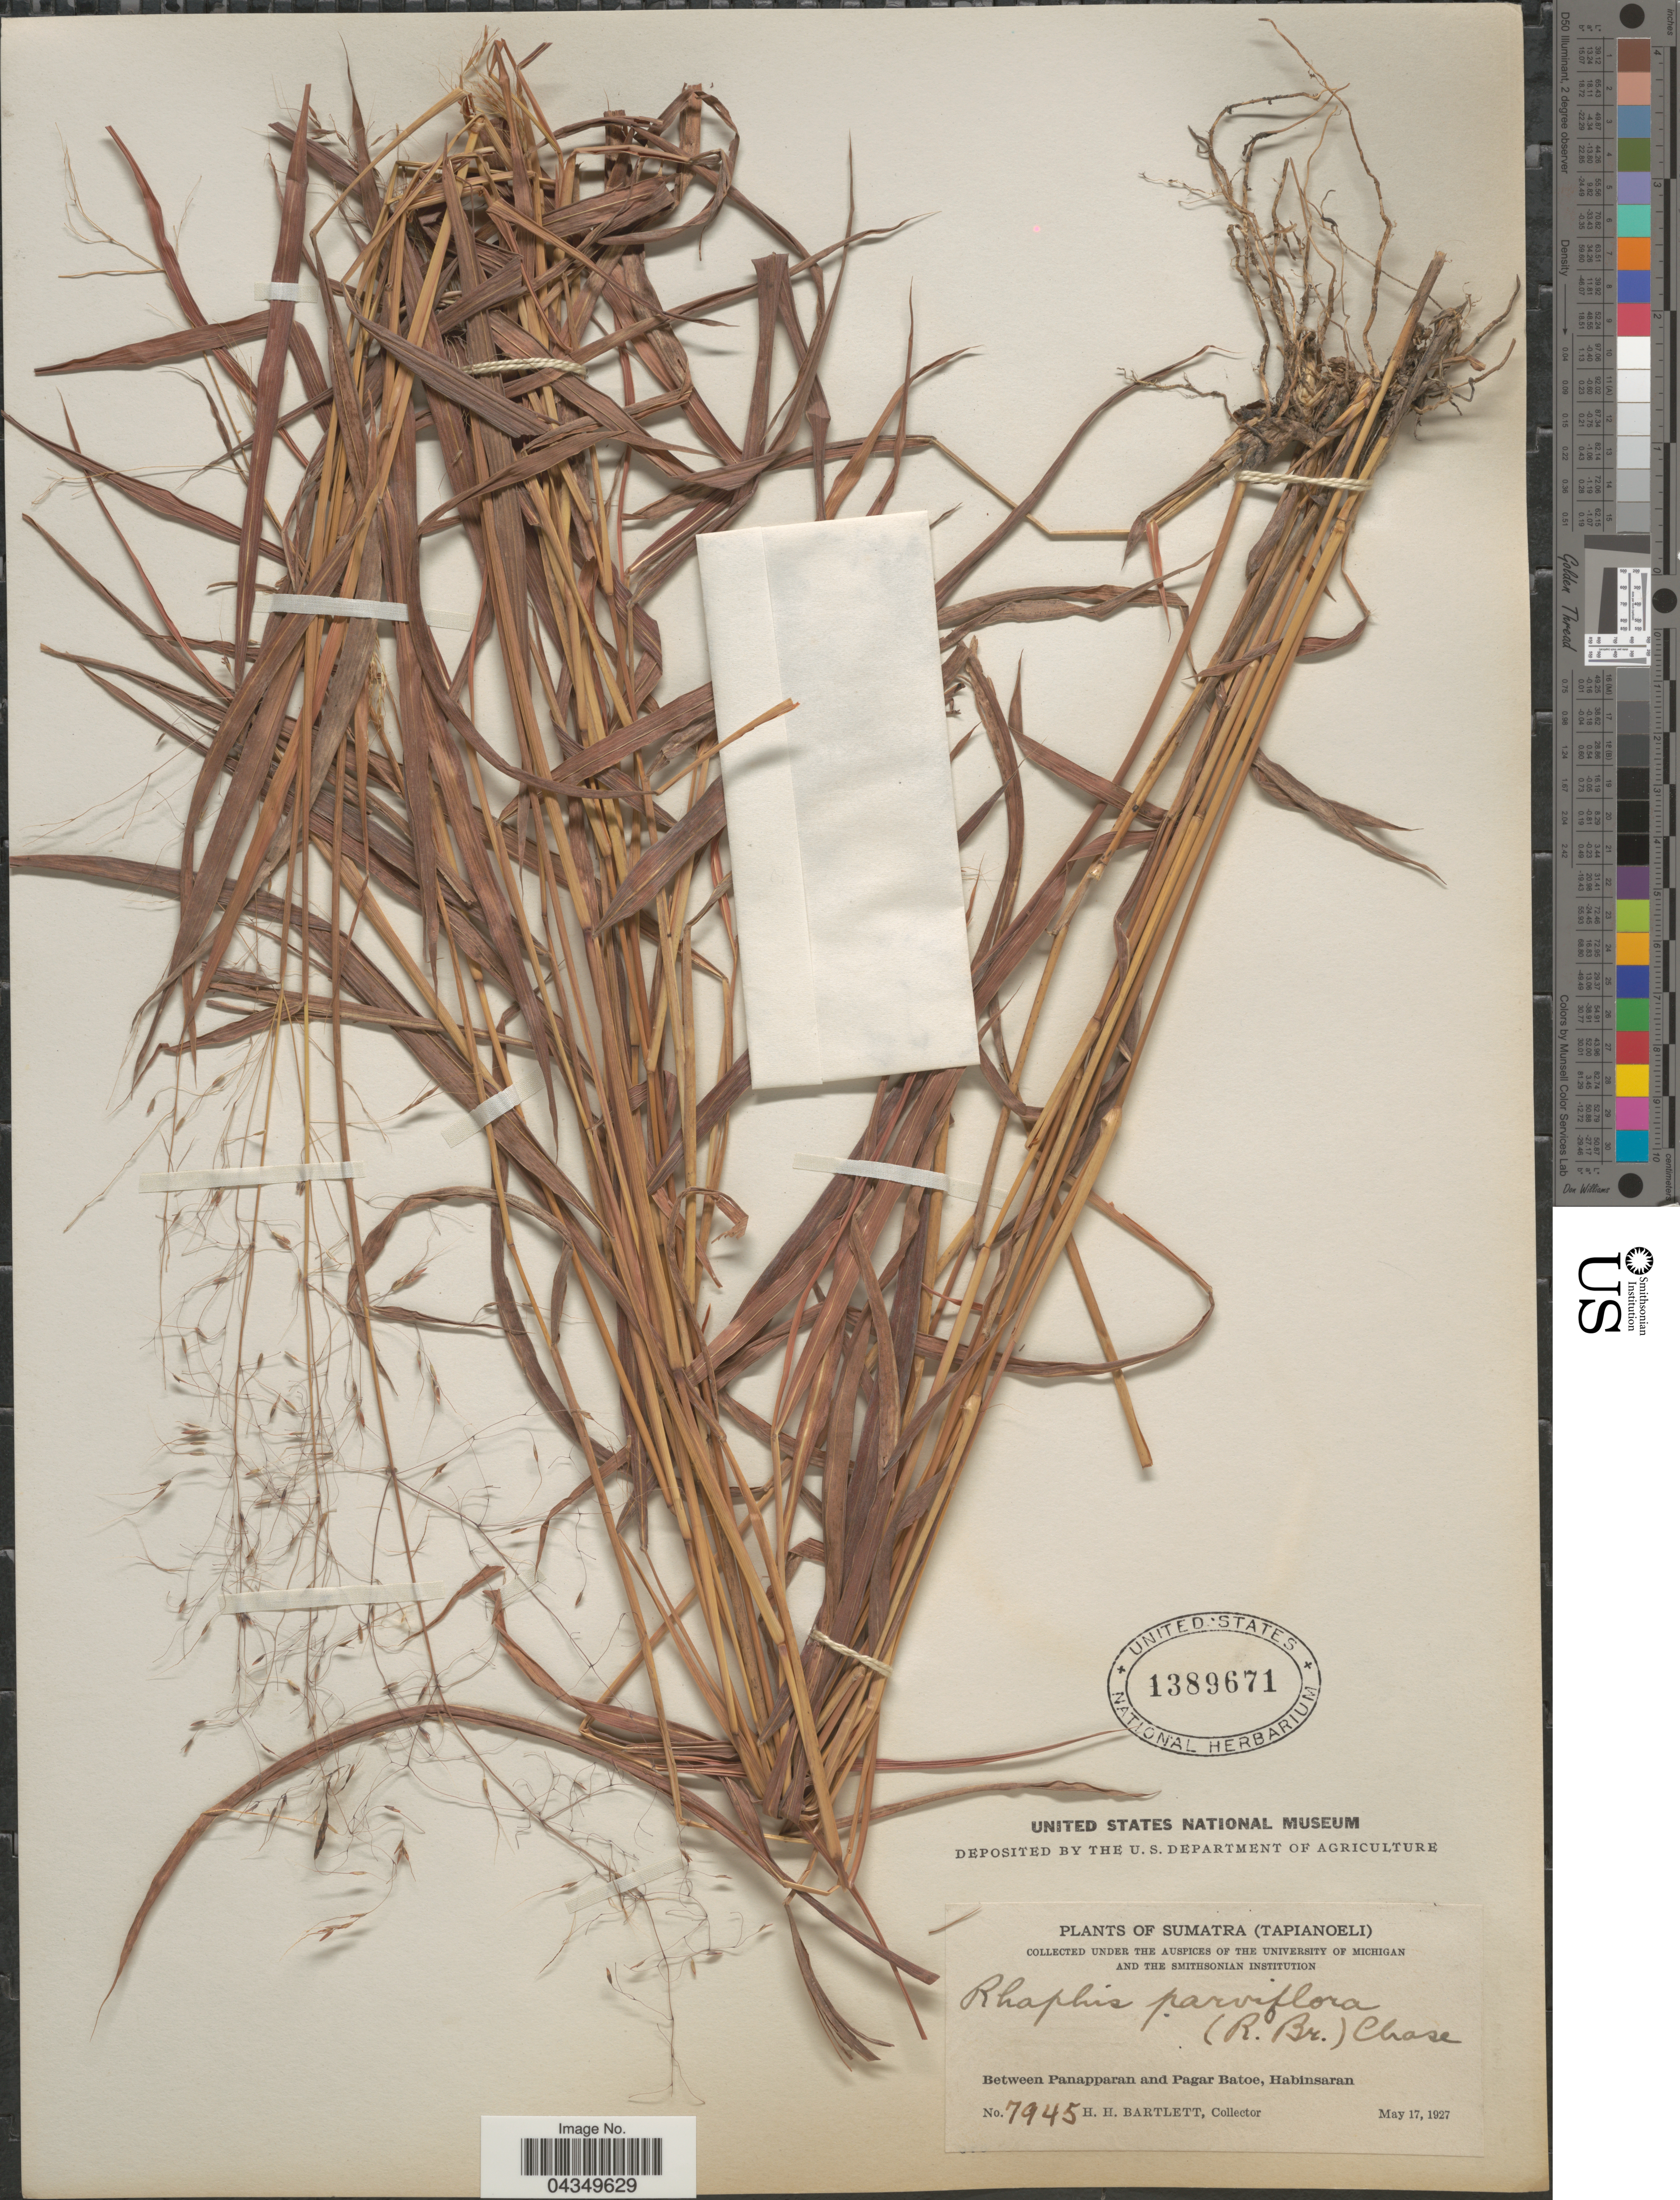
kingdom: Plantae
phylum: Tracheophyta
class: Liliopsida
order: Poales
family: Poaceae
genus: Capillipedium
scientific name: Capillipedium parviflorum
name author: (R. Br.) Stapf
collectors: H. H. Bartlett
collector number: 7945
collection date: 1927-05-17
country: Indonesia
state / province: Sumatra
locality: (Tapianoeli). Between Panapparan and Pagar Batoe, Habinsaran.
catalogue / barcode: US 1389671